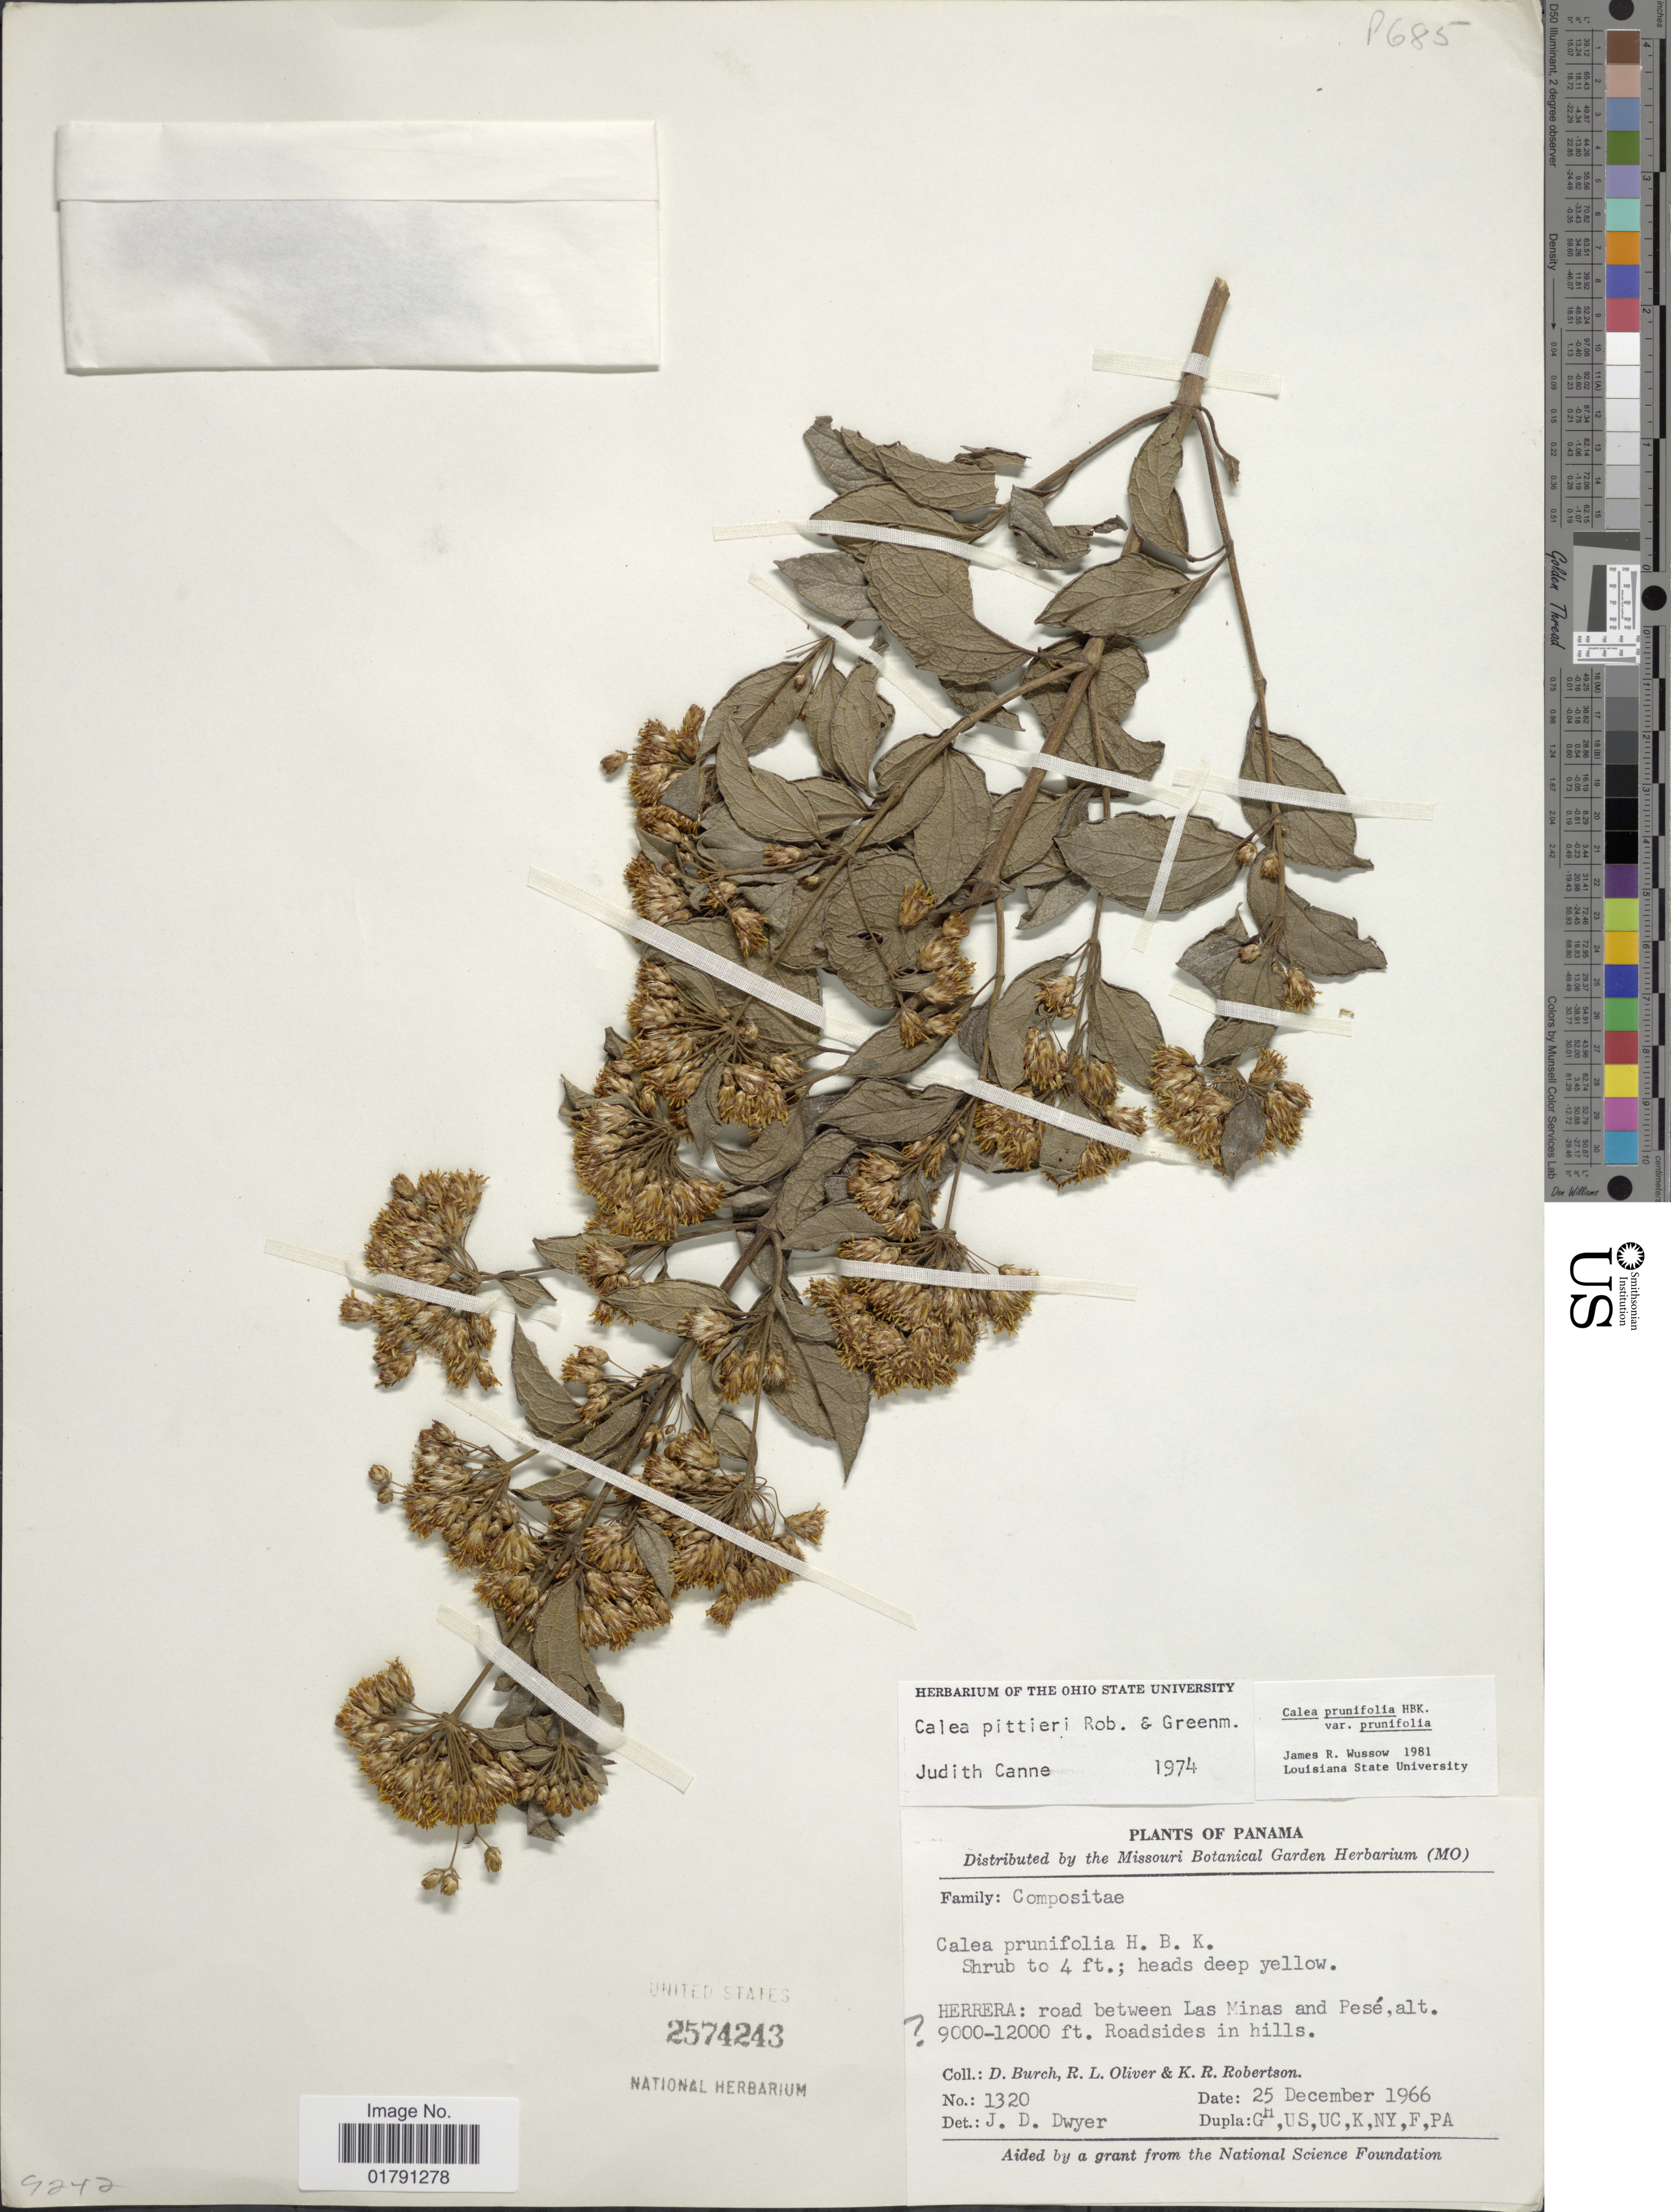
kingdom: Plantae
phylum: Tracheophyta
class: Magnoliopsida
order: Asterales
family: Asteraceae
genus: Calea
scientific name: Calea prunifolia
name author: Kunth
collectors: D. Burch, R. Oliver & K. Robertson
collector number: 1320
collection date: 1966-12-25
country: Panama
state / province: Herrera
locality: Road between Las Minas and Pese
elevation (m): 2743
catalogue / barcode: US 2574243